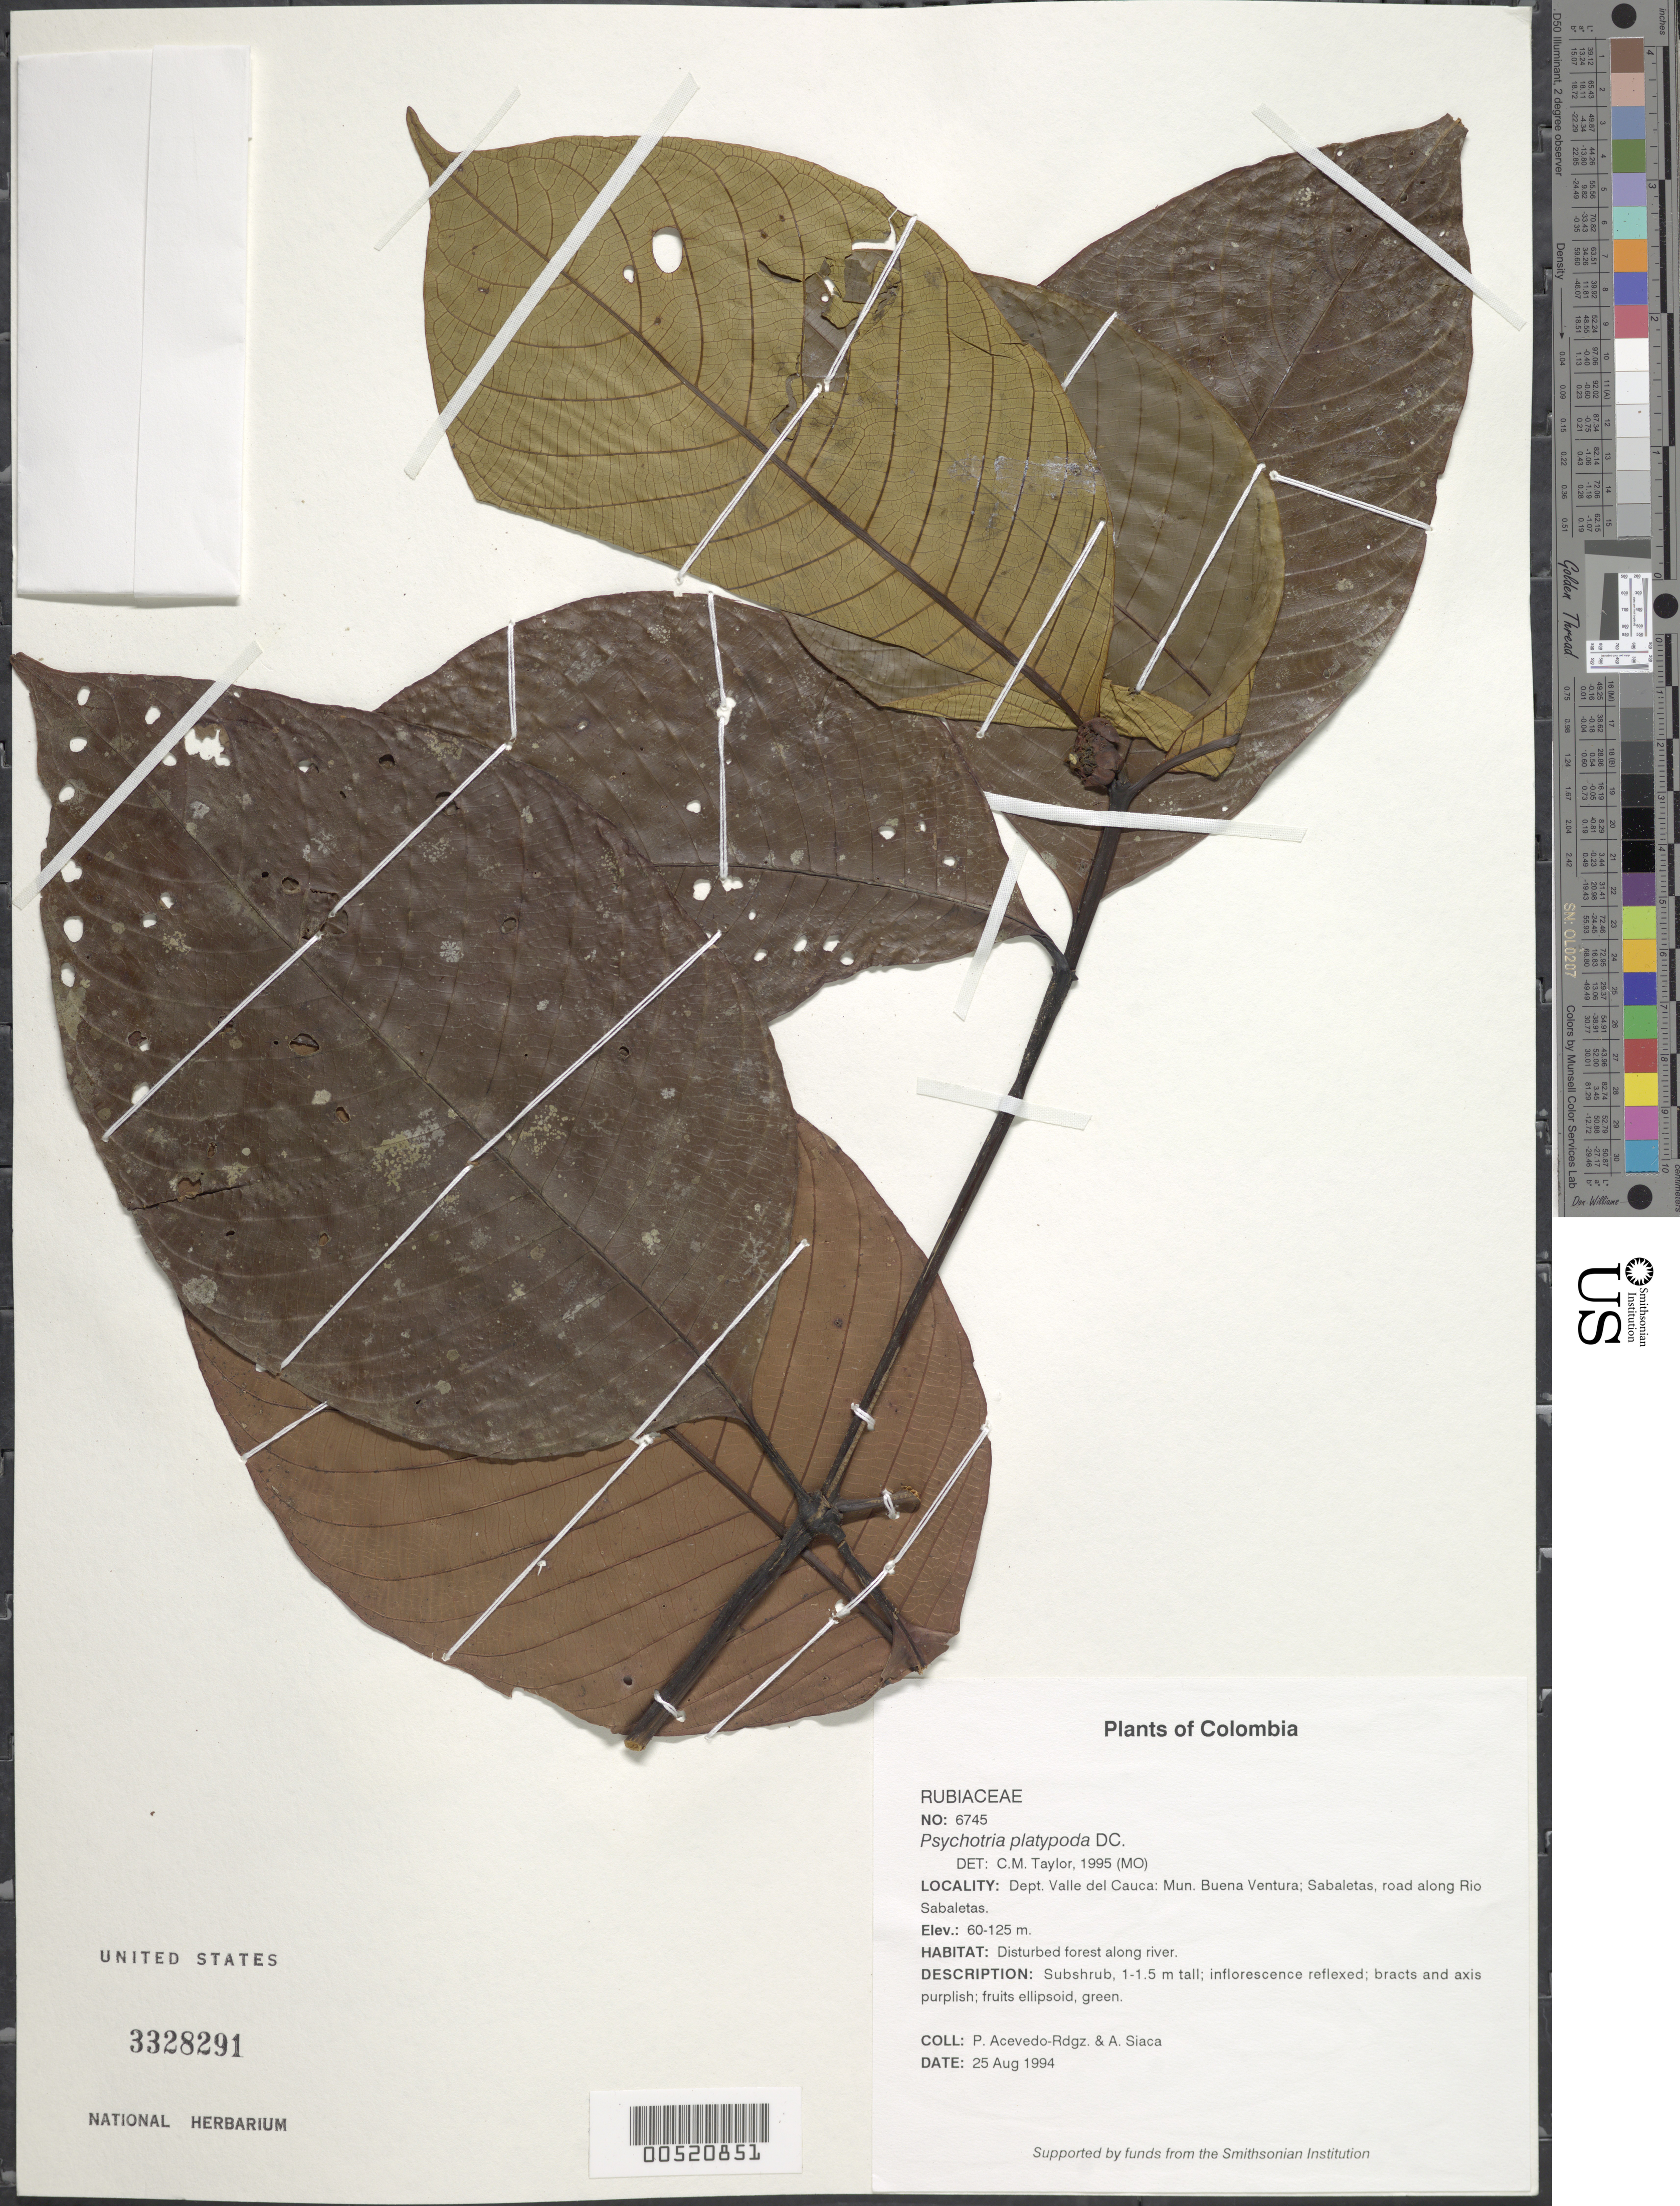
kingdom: Plantae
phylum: Tracheophyta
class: Magnoliopsida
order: Gentianales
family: Rubiaceae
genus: Psychotria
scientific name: Psychotria platypoda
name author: DC.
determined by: Taylor, Charlotte M.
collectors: P. Acevedo-Rodr. & A. Siaca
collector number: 6745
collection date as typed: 25 Aug 1994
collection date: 1994-08-25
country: Colombia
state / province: Valle del Cauca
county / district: Buena Ventura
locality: Depart. Valle del Cauca; Mun. Buena Ventura; Sabaletas. Road along Río Sabaletas.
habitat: Disturbed forest along river.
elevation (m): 60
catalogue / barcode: US 3328291